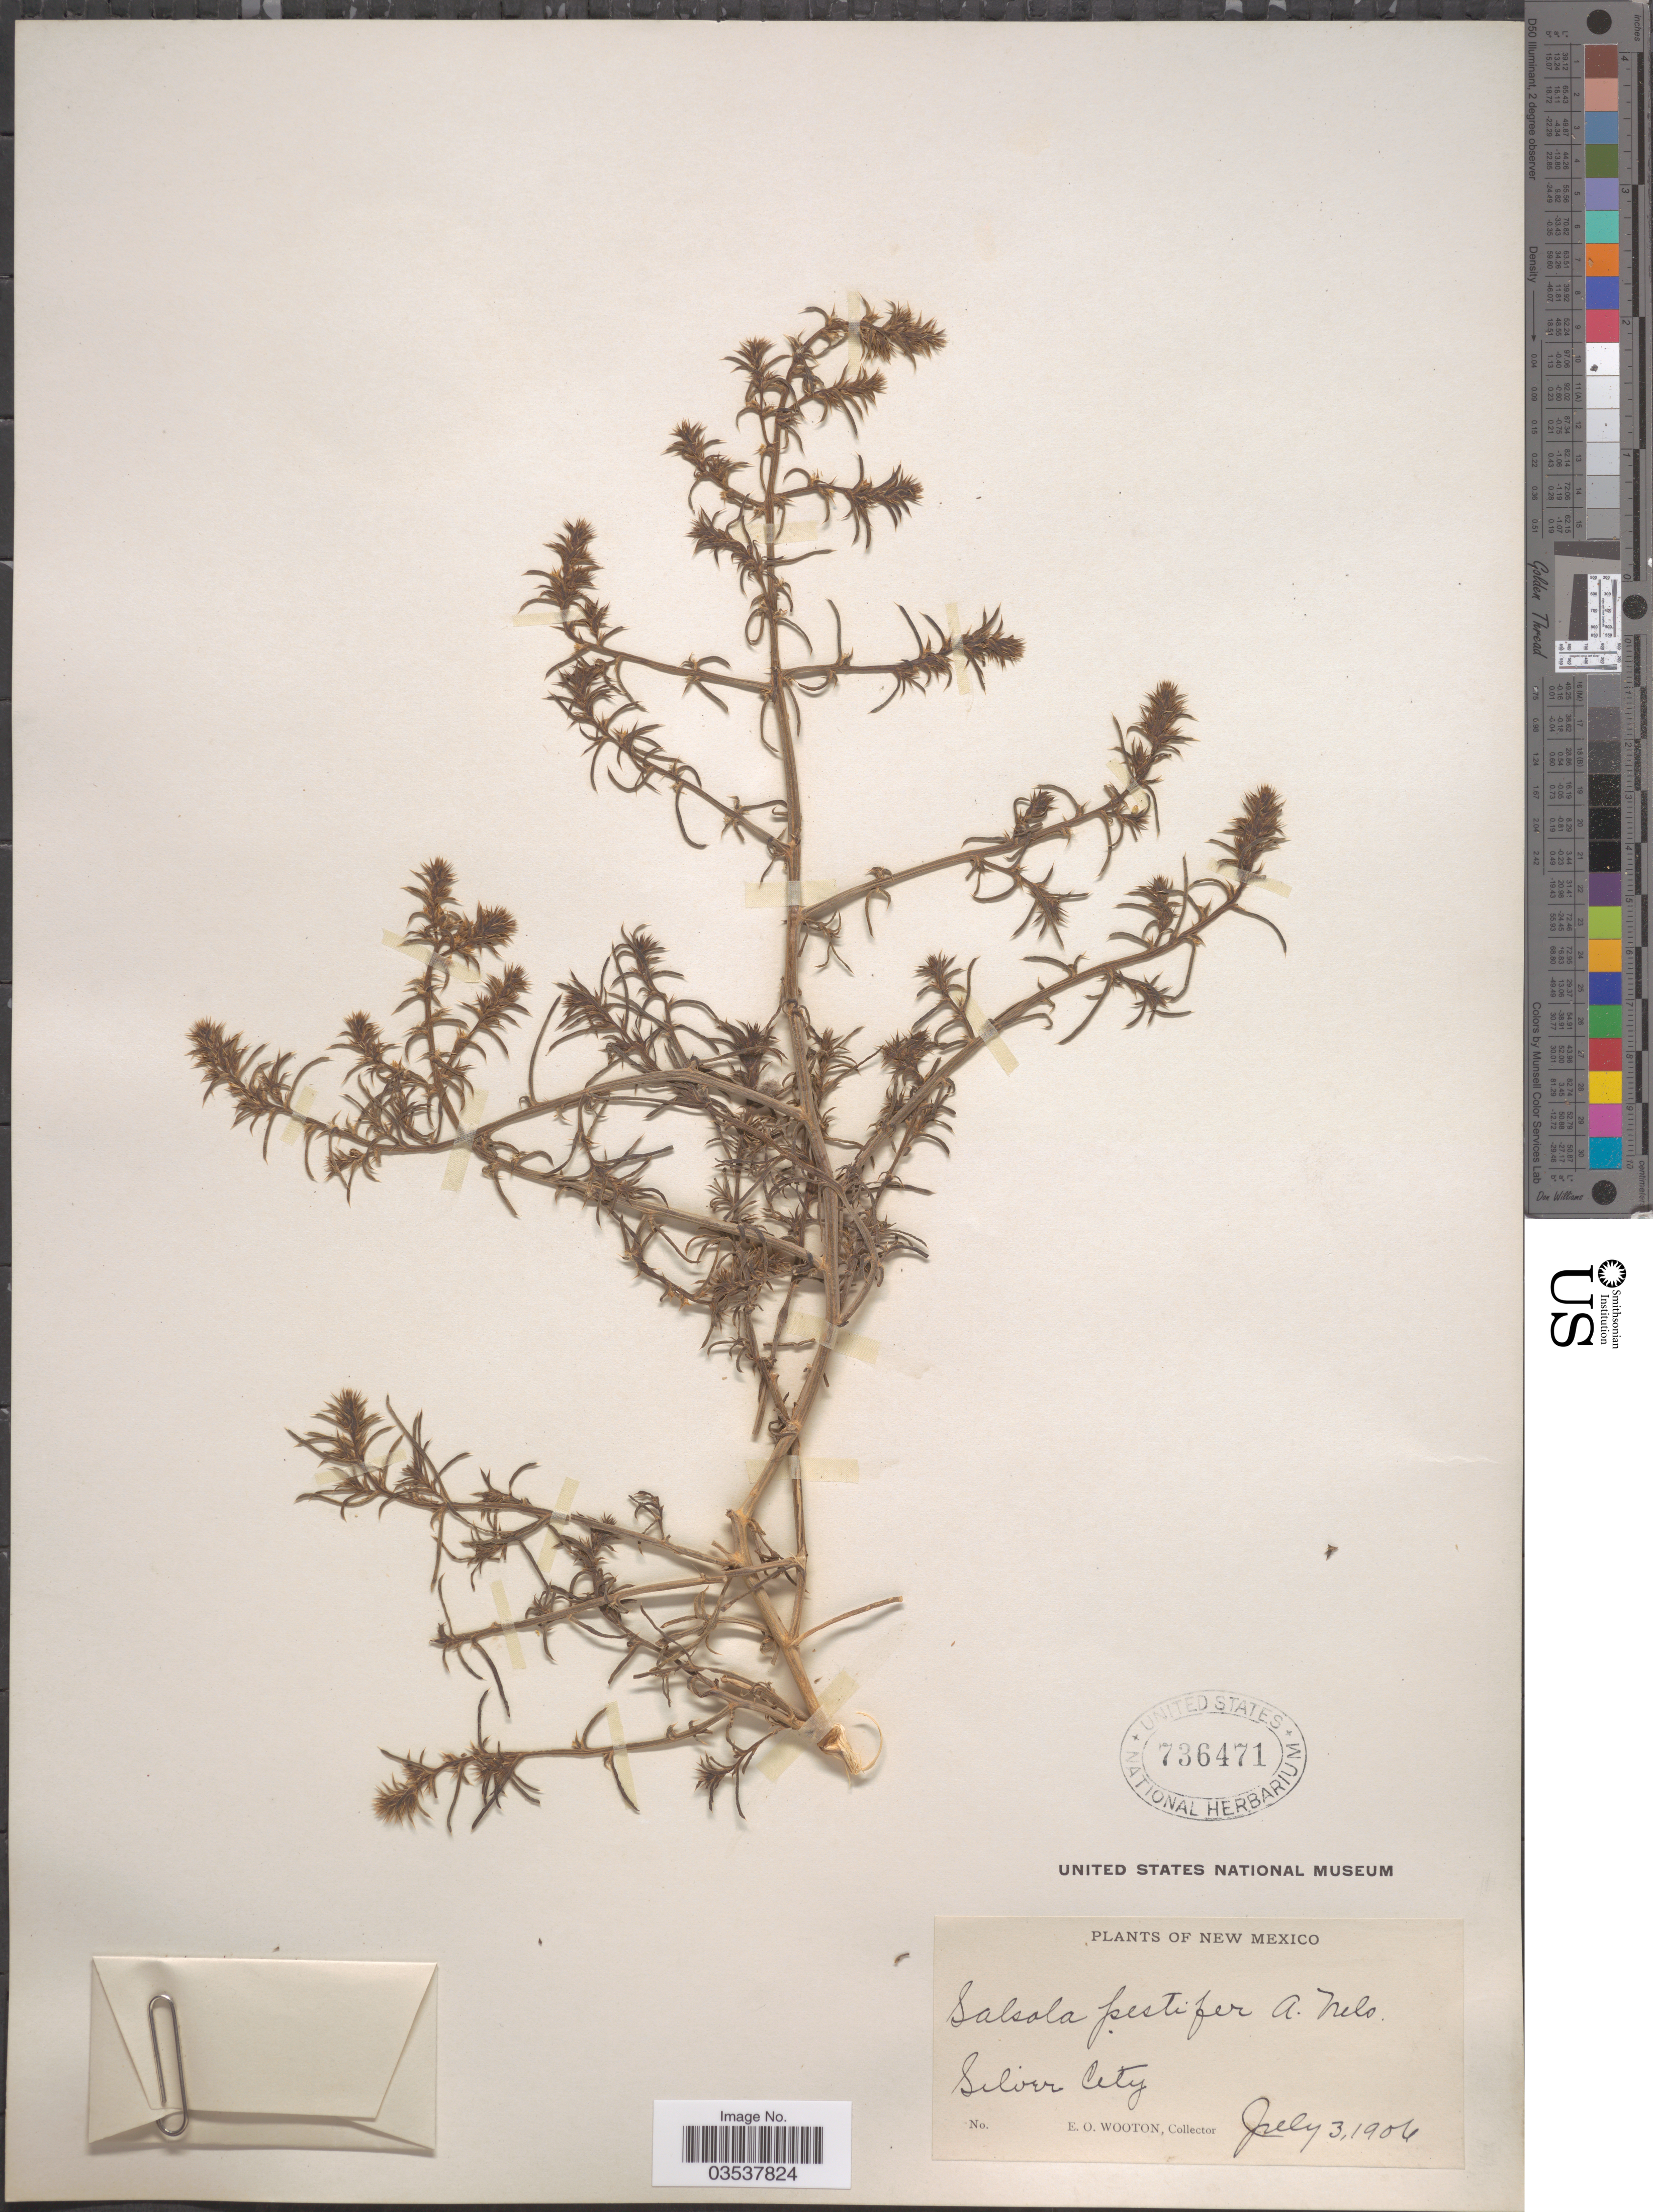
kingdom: Plantae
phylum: Tracheophyta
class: Magnoliopsida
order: Caryophyllales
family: Amaranthaceae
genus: Salsola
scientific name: Salsola pestifer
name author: A. Nelson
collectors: E. O. Wooton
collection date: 1906-07-03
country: United States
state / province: New Mexico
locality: Silver City.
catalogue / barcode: US 736471